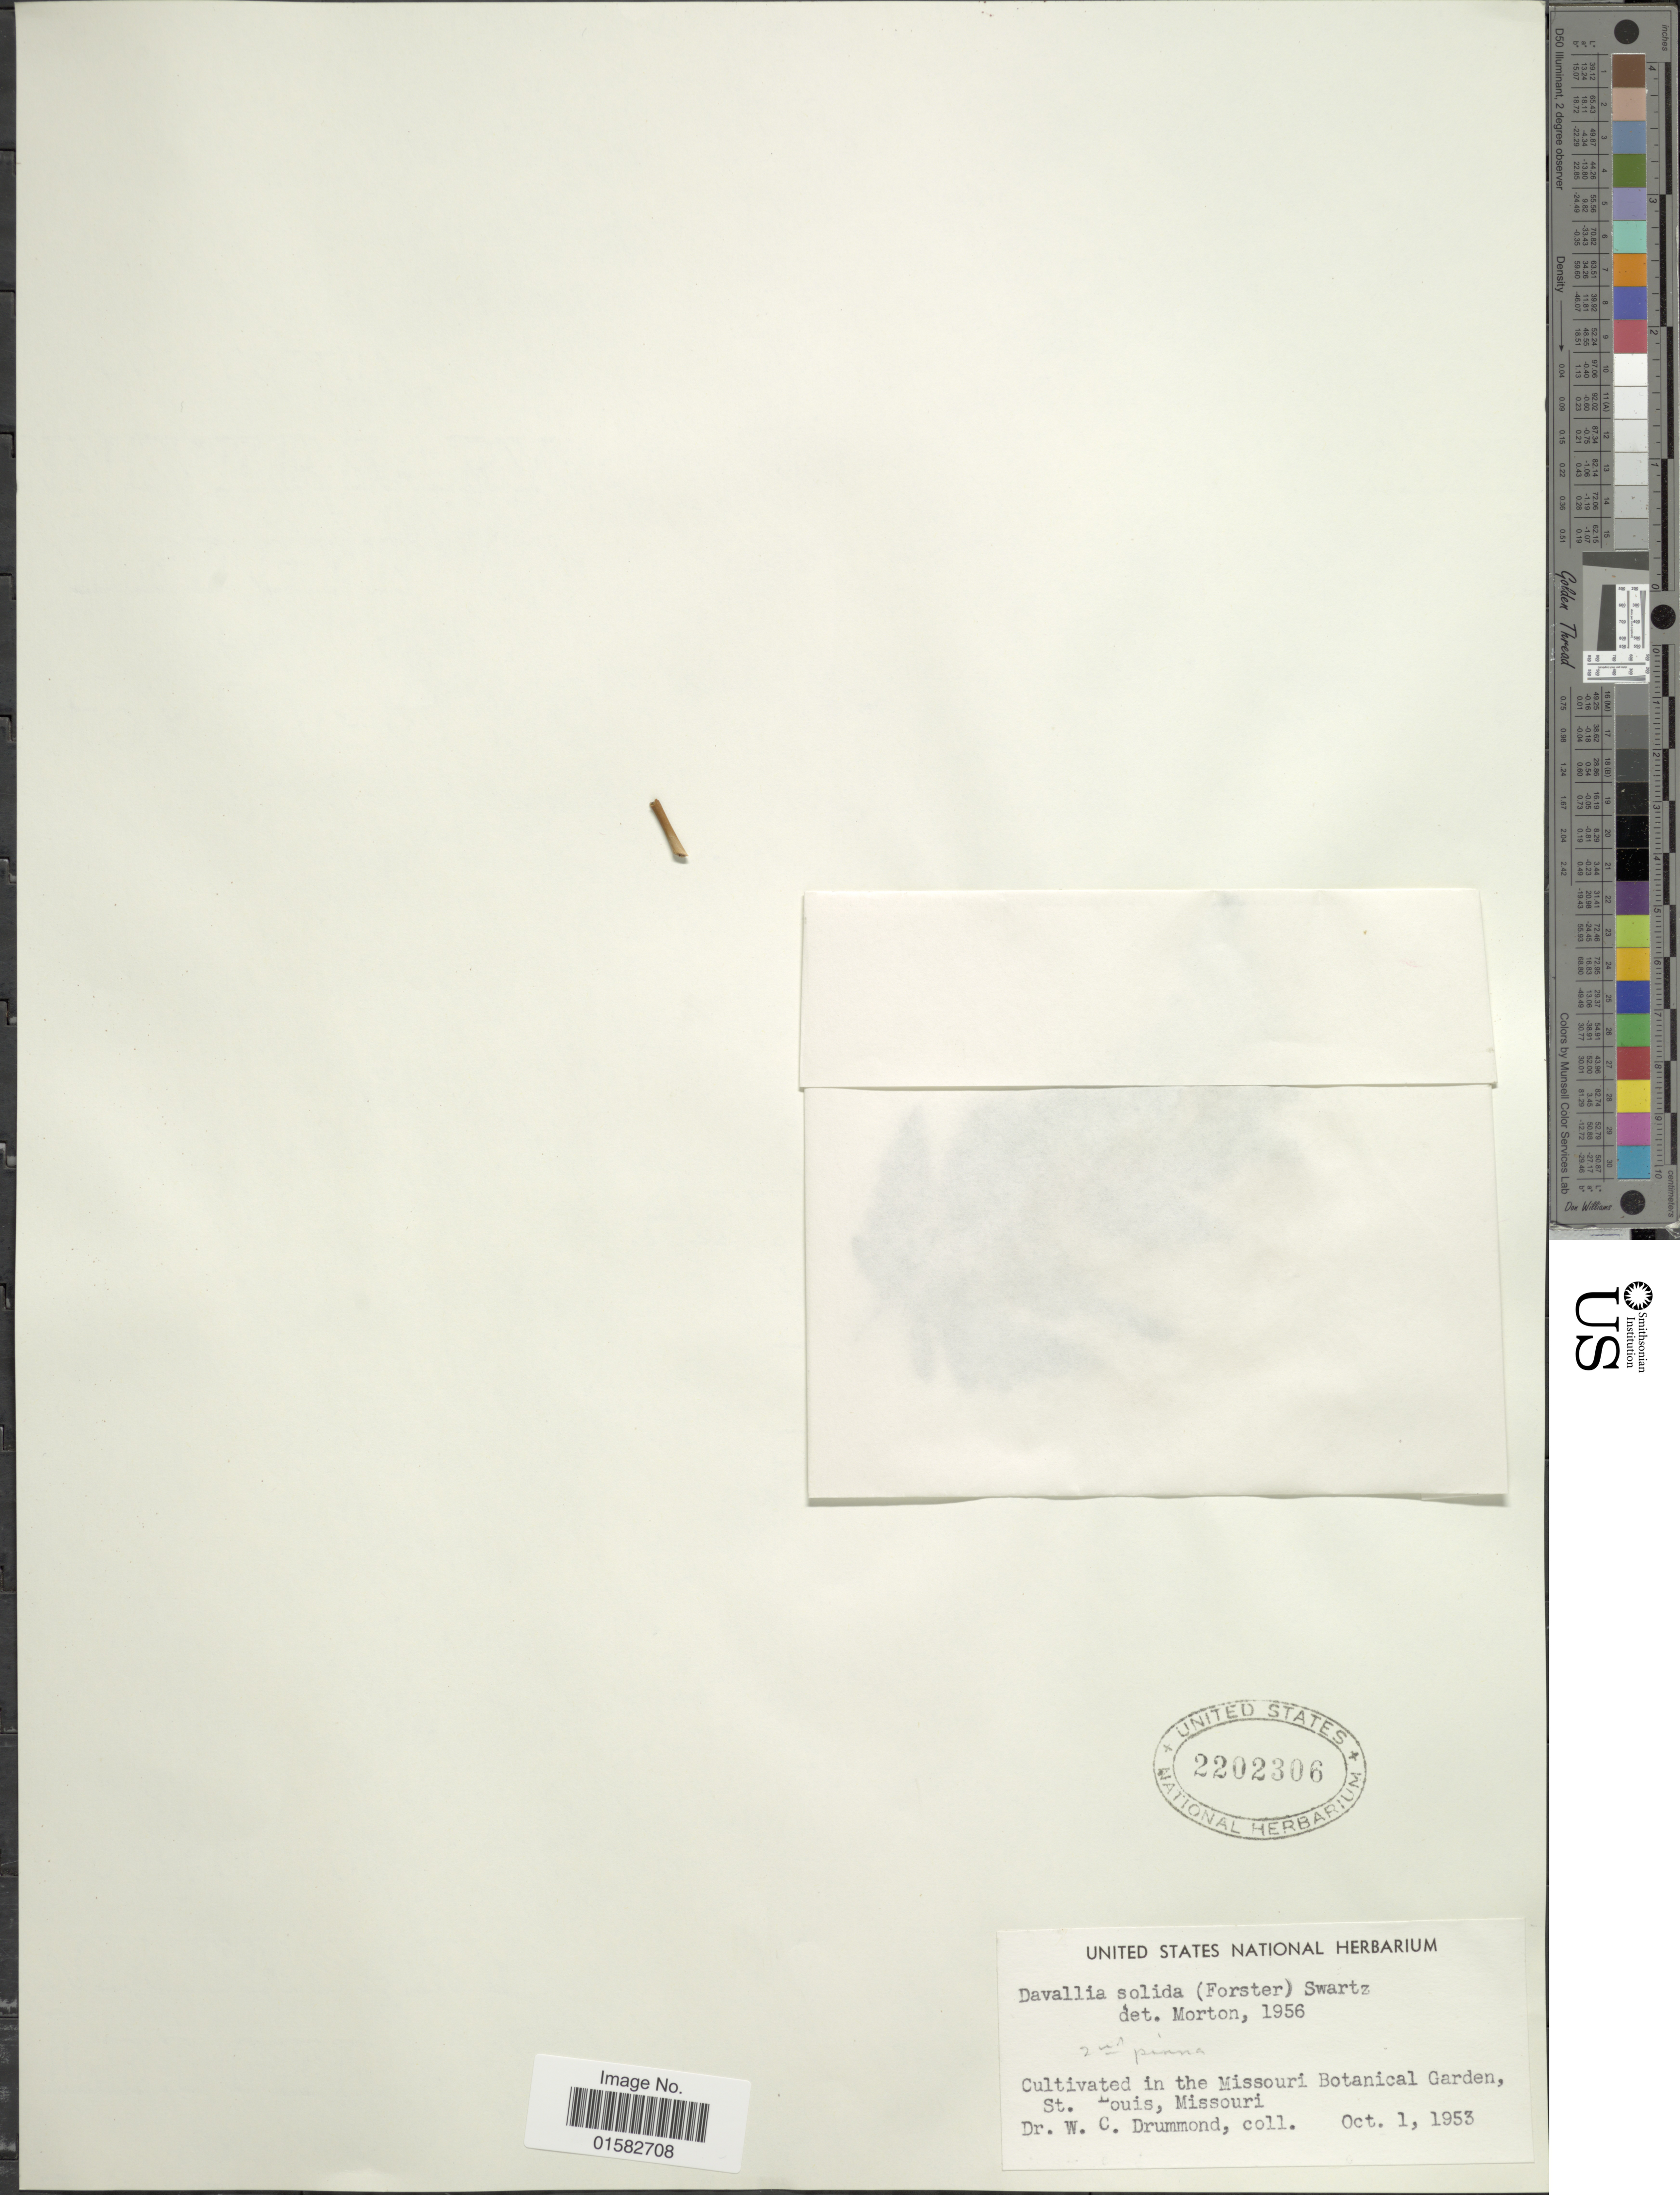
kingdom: Plantae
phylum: Tracheophyta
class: Polypodiopsida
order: Polypodiales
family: Davalliaceae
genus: Davallia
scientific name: Davallia solida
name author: (G. Forst.) Sw.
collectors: W. Drummond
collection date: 1953-10-01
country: United States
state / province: Missouri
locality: Cultivated in the Missouri Botanical Garden, St. Louis, Missouri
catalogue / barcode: US 2202306